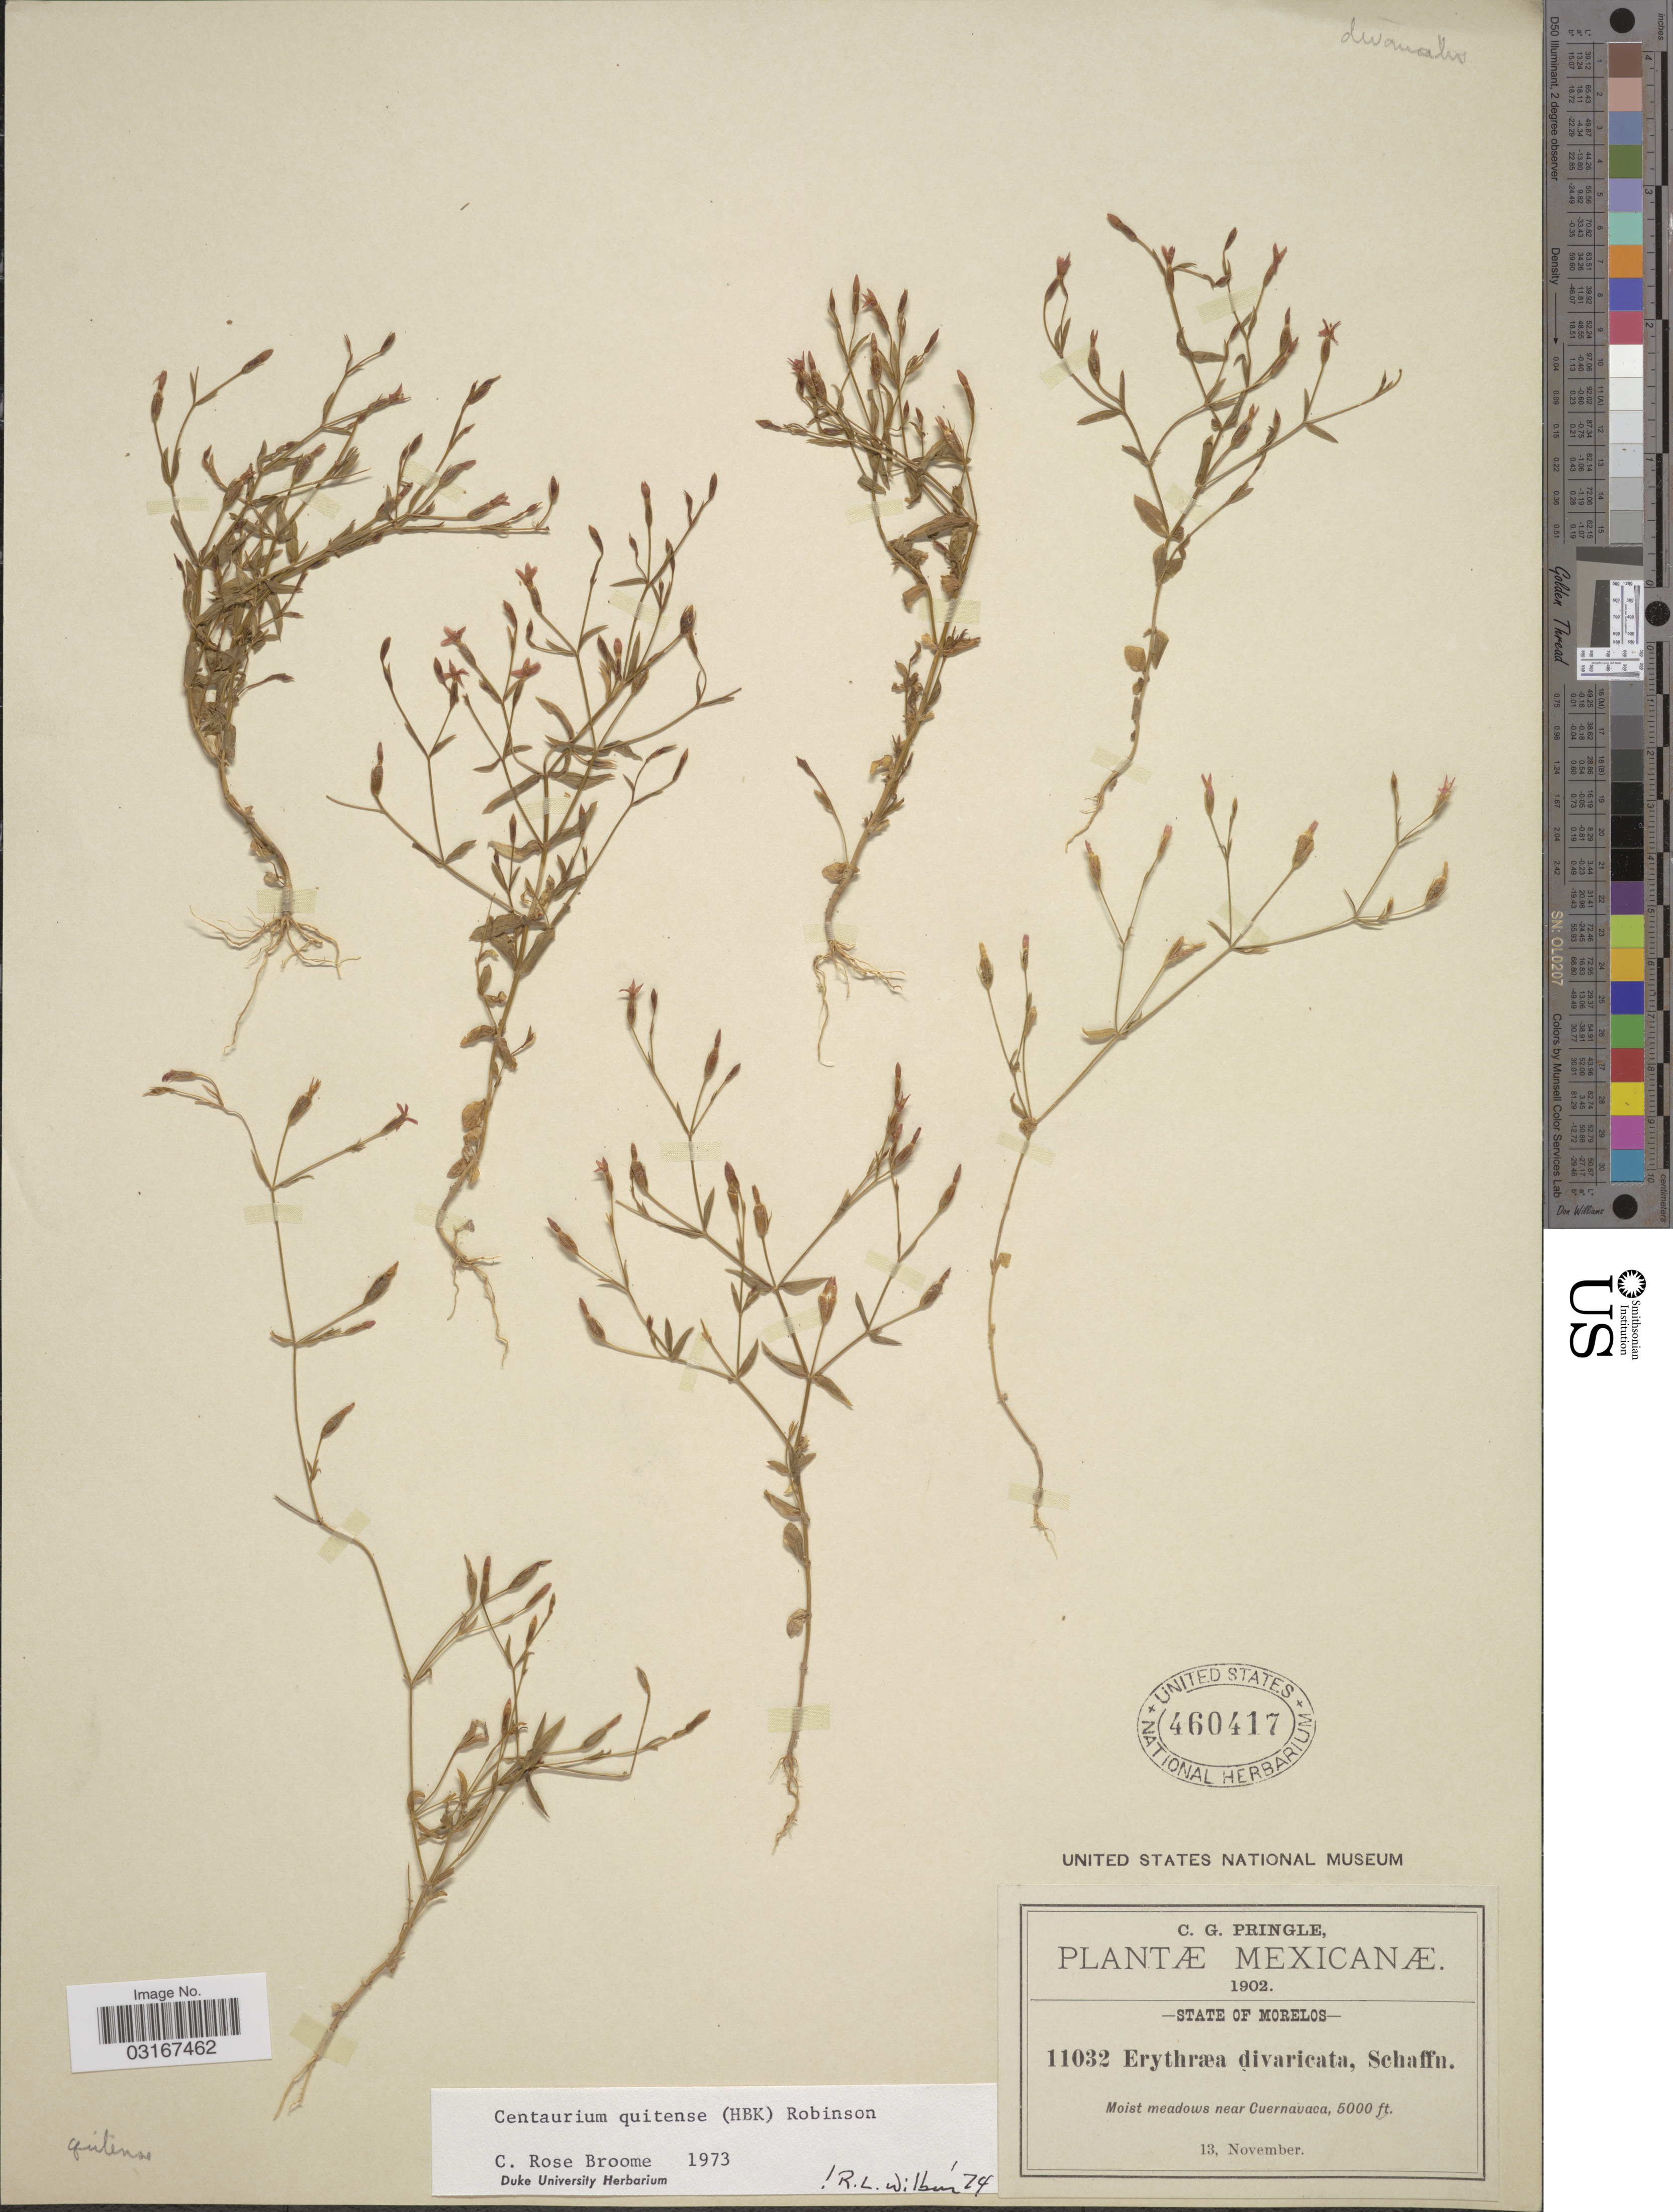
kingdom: Plantae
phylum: Tracheophyta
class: Magnoliopsida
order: Gentianales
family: Gentianaceae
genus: Centaurium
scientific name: Centaurium quitense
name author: (Kunth) B.L. Rob.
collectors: C. G. Pringle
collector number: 11032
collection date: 1902-11-13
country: Mexico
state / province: Morelos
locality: Moist meadows near Cuernavaca.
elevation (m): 1524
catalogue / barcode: US 460417